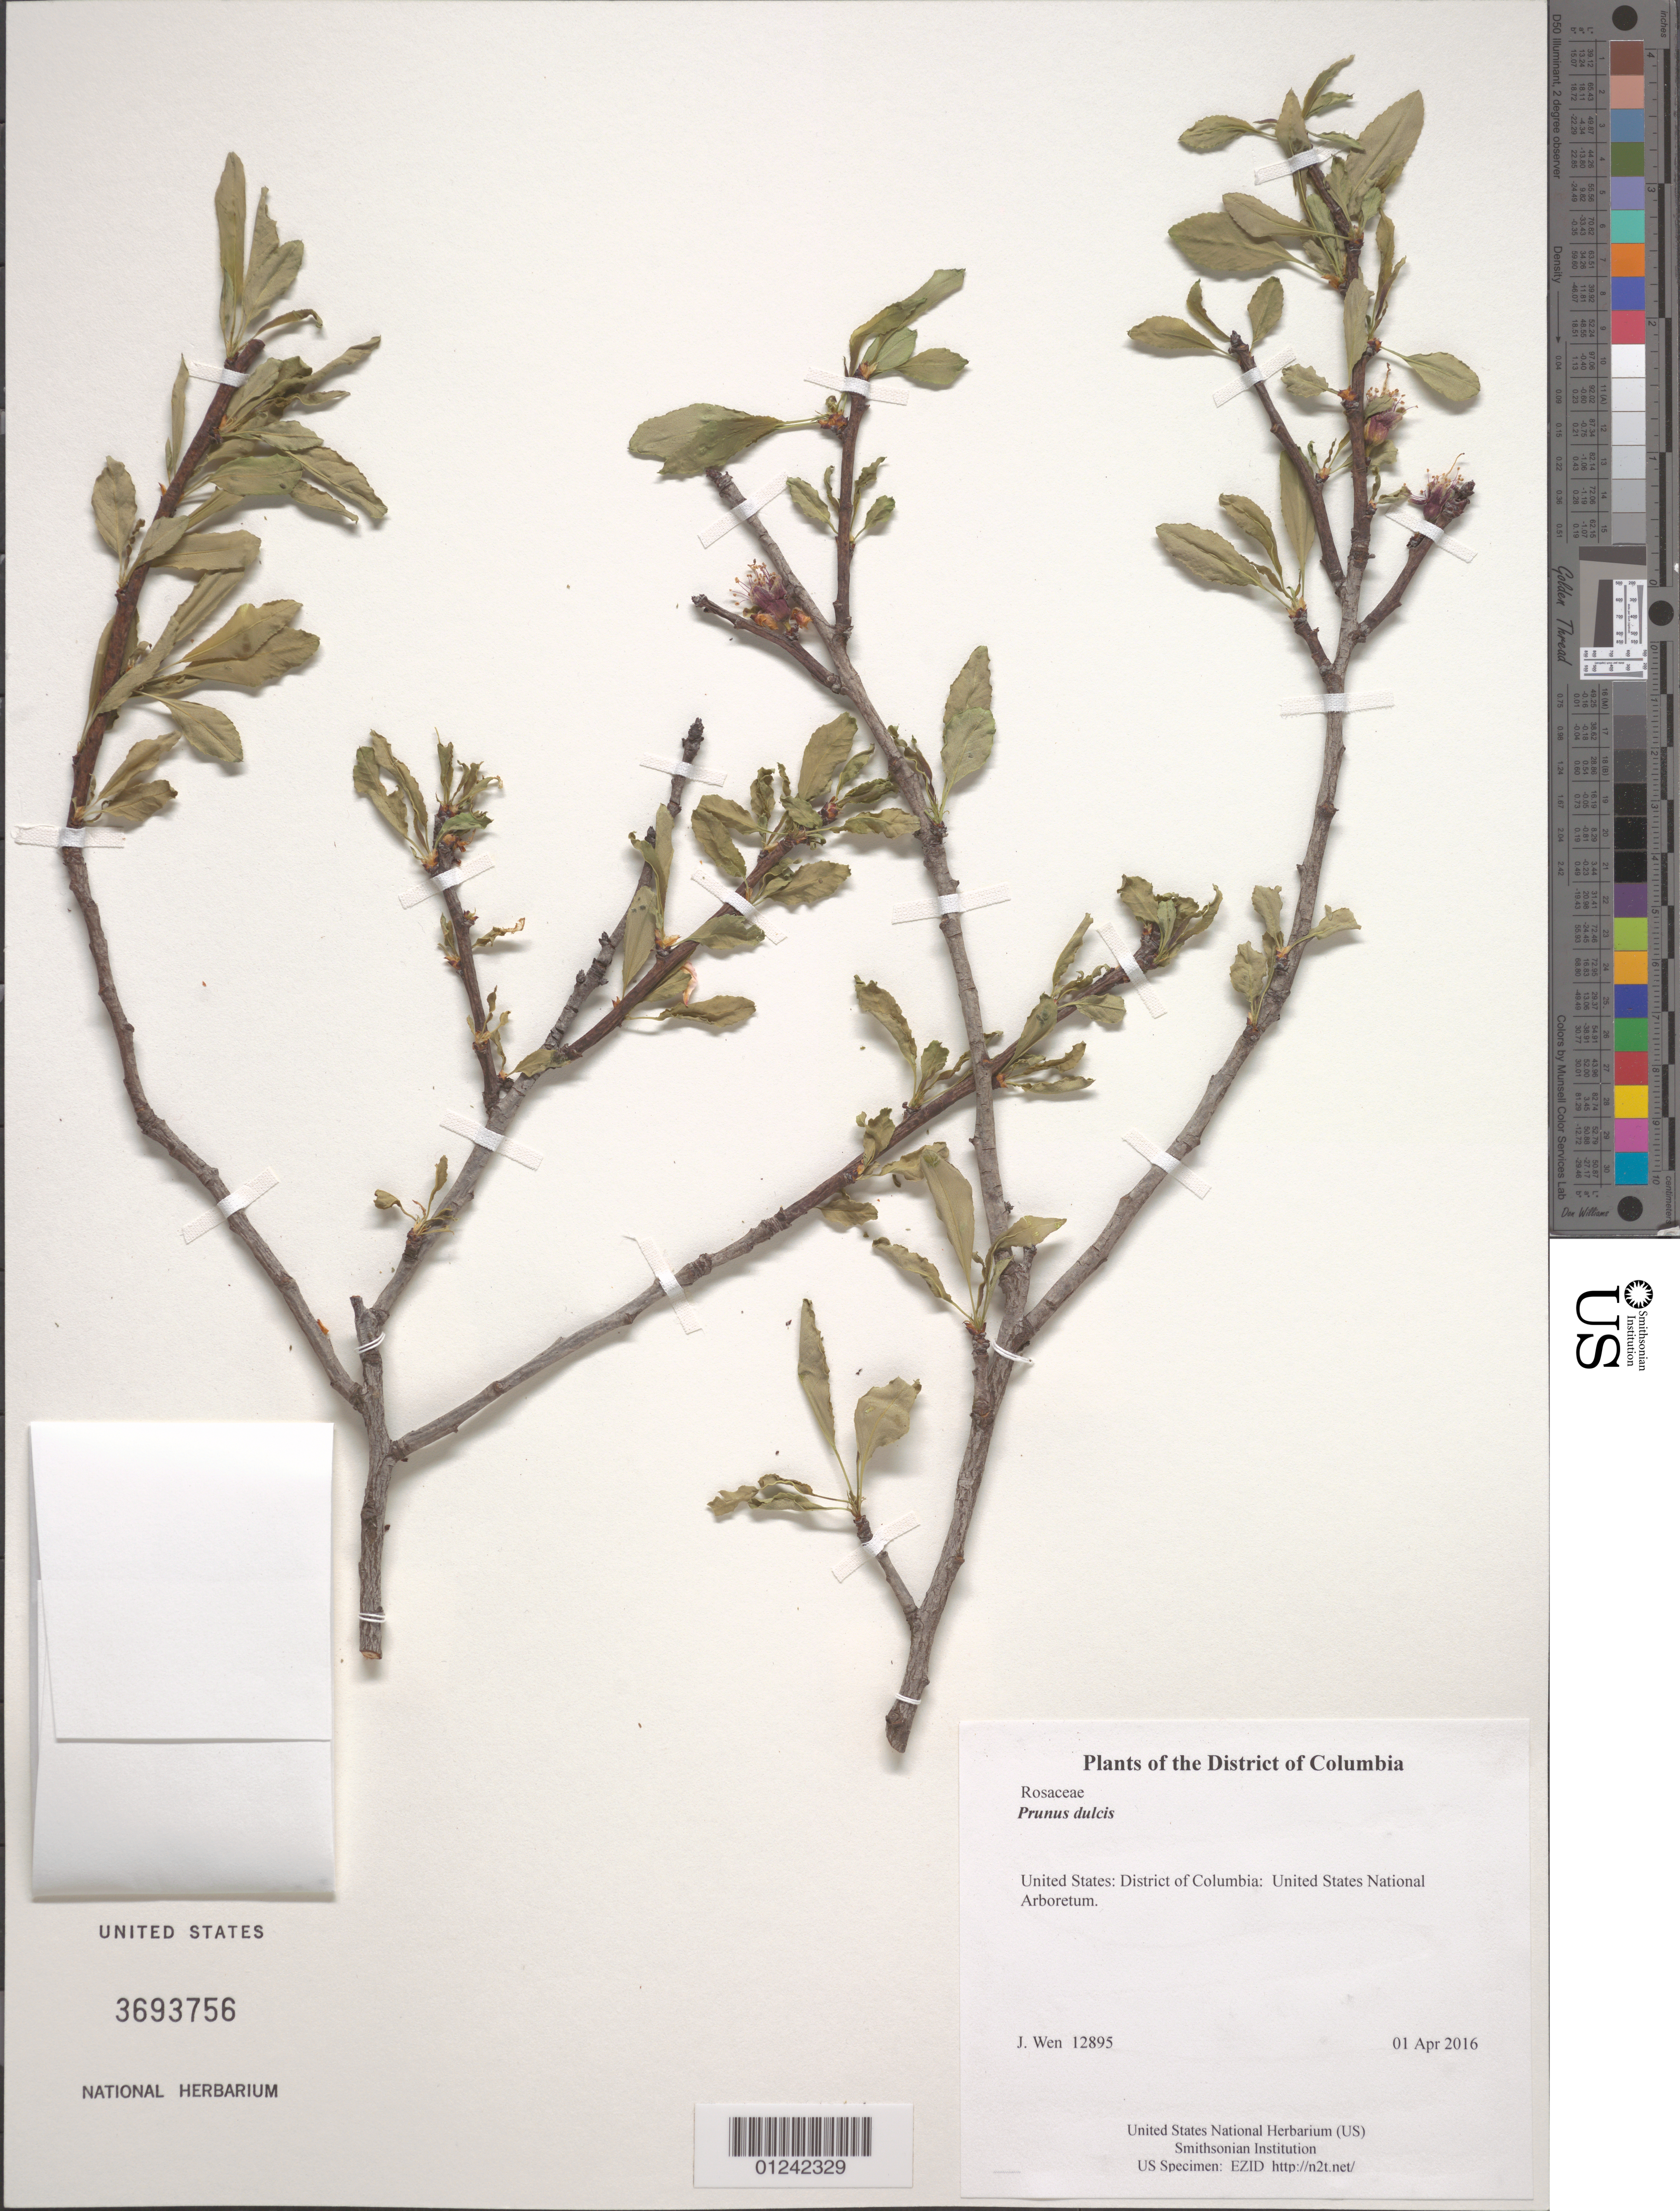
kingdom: Plantae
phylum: Tracheophyta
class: Magnoliopsida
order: Rosales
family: Rosaceae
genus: Prunus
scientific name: Prunus dulcis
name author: (Mill.) D.A. Webb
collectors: J. Wen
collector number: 12895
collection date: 2016-04-01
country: United States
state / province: District of Columbia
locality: United States National Arboretum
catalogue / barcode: US 3693756